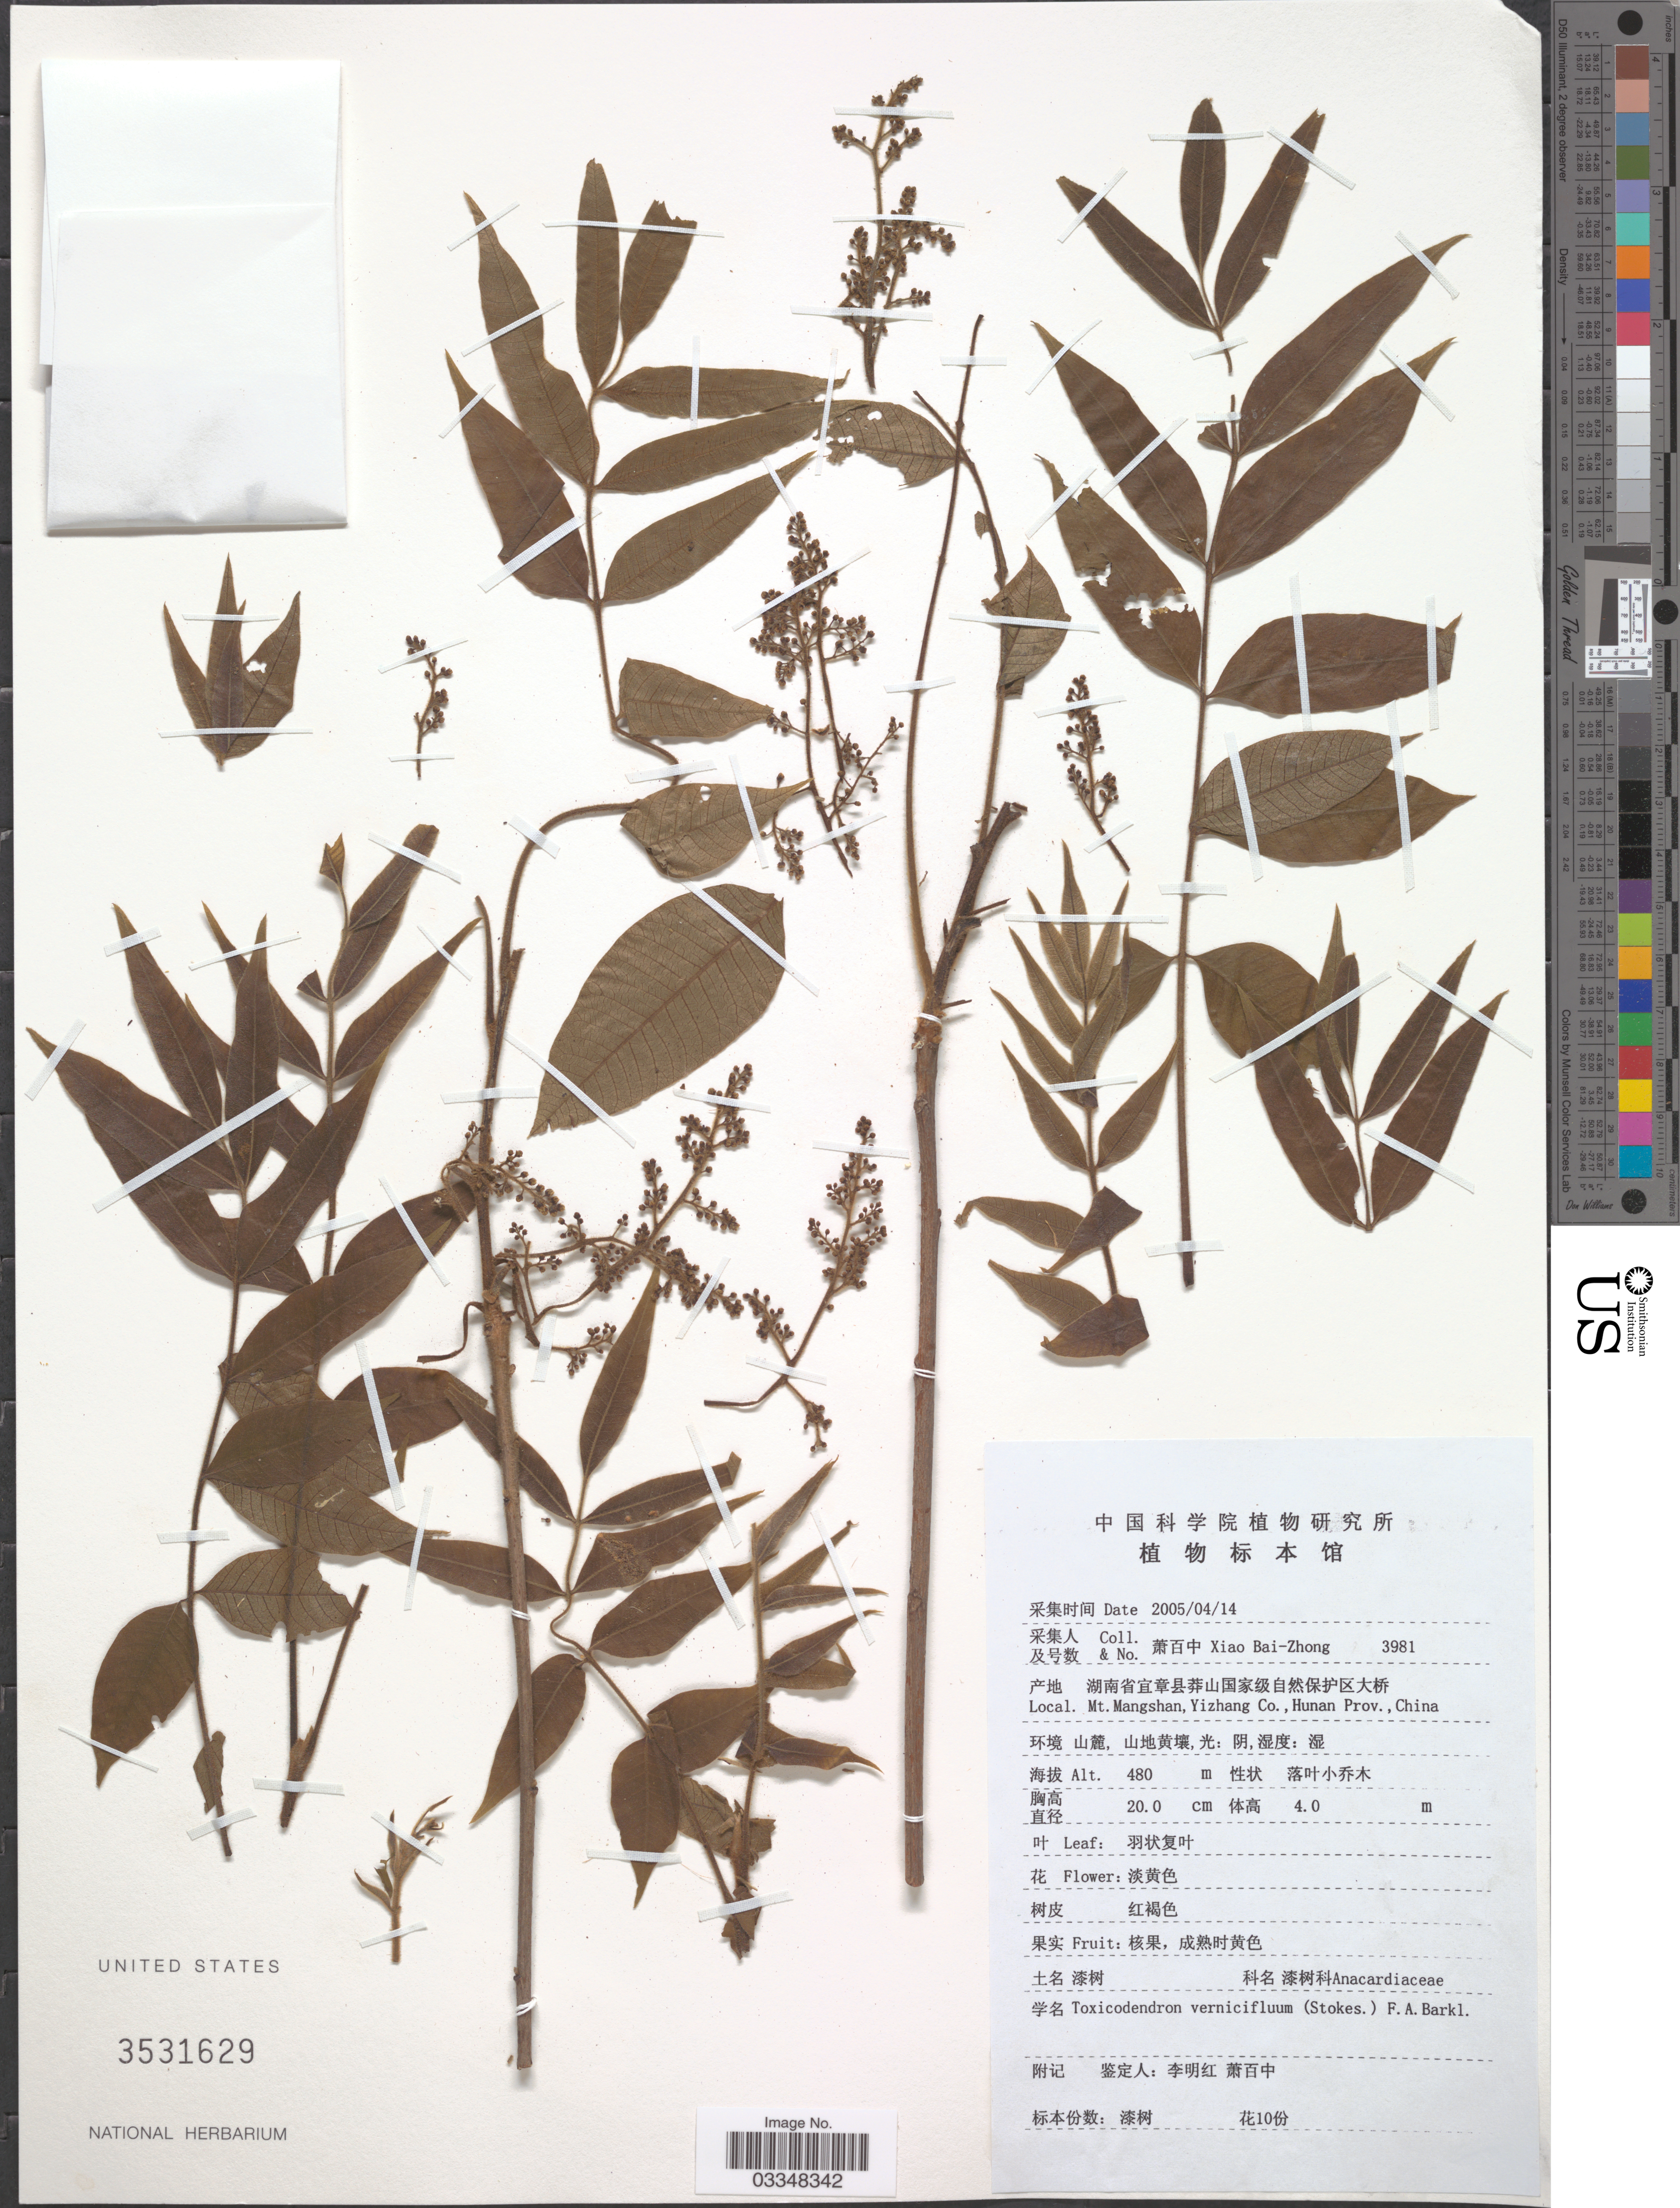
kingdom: Plantae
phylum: Tracheophyta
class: Magnoliopsida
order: Sapindales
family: Anacardiaceae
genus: Toxicodendron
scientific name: Toxicodendron vernicifluum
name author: (Stokes) F.A. Barkley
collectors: B. Z. Xiao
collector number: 3981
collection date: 2005-04-14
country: China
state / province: Hunan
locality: Mt. Mangshan, Yizhang Co. X.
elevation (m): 480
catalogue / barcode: US 3531629